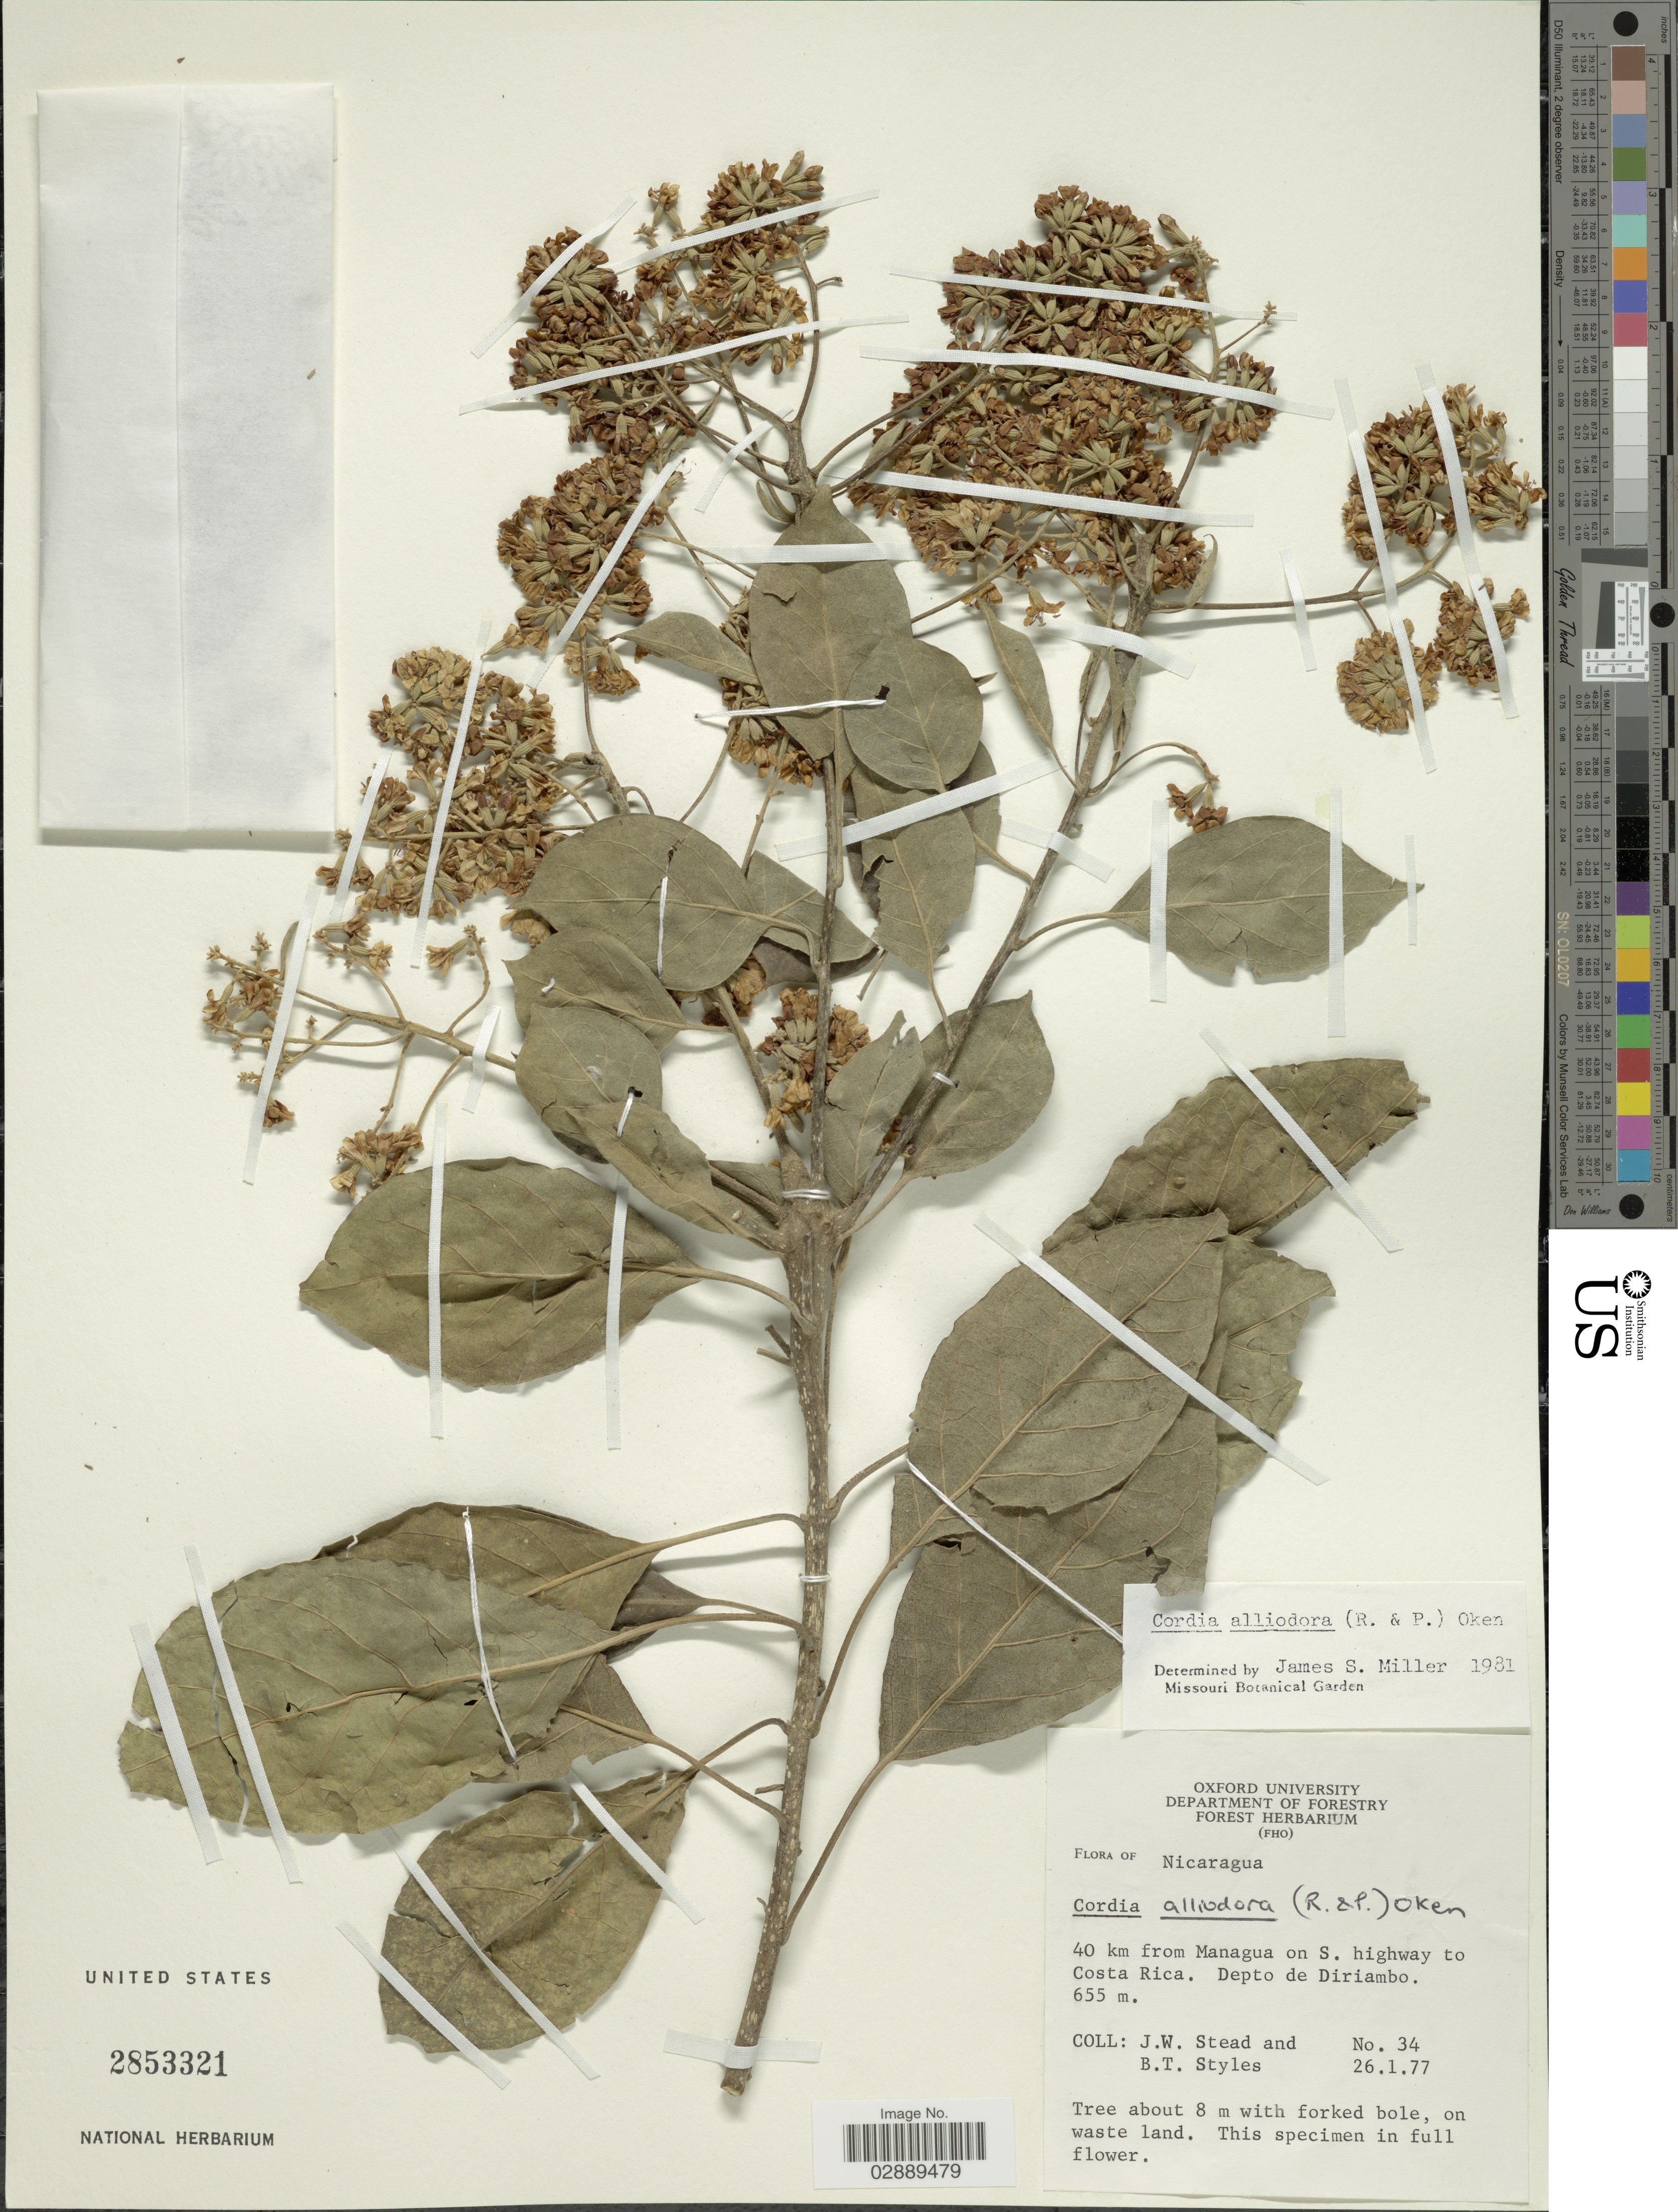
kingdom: Plantae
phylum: Tracheophyta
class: Magnoliopsida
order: Boraginales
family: Cordiaceae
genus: Cordia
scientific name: Cordia alliodora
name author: (Ruiz & Pav.) Oken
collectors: J. Stead & B. T. Styles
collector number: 34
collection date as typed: Transcribed d/m/y: 26/1/77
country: Nicaragua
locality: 40 km from Managua on S. highway to Costa Rica. Depto. de Diriambo.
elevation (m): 655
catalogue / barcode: US 2853321